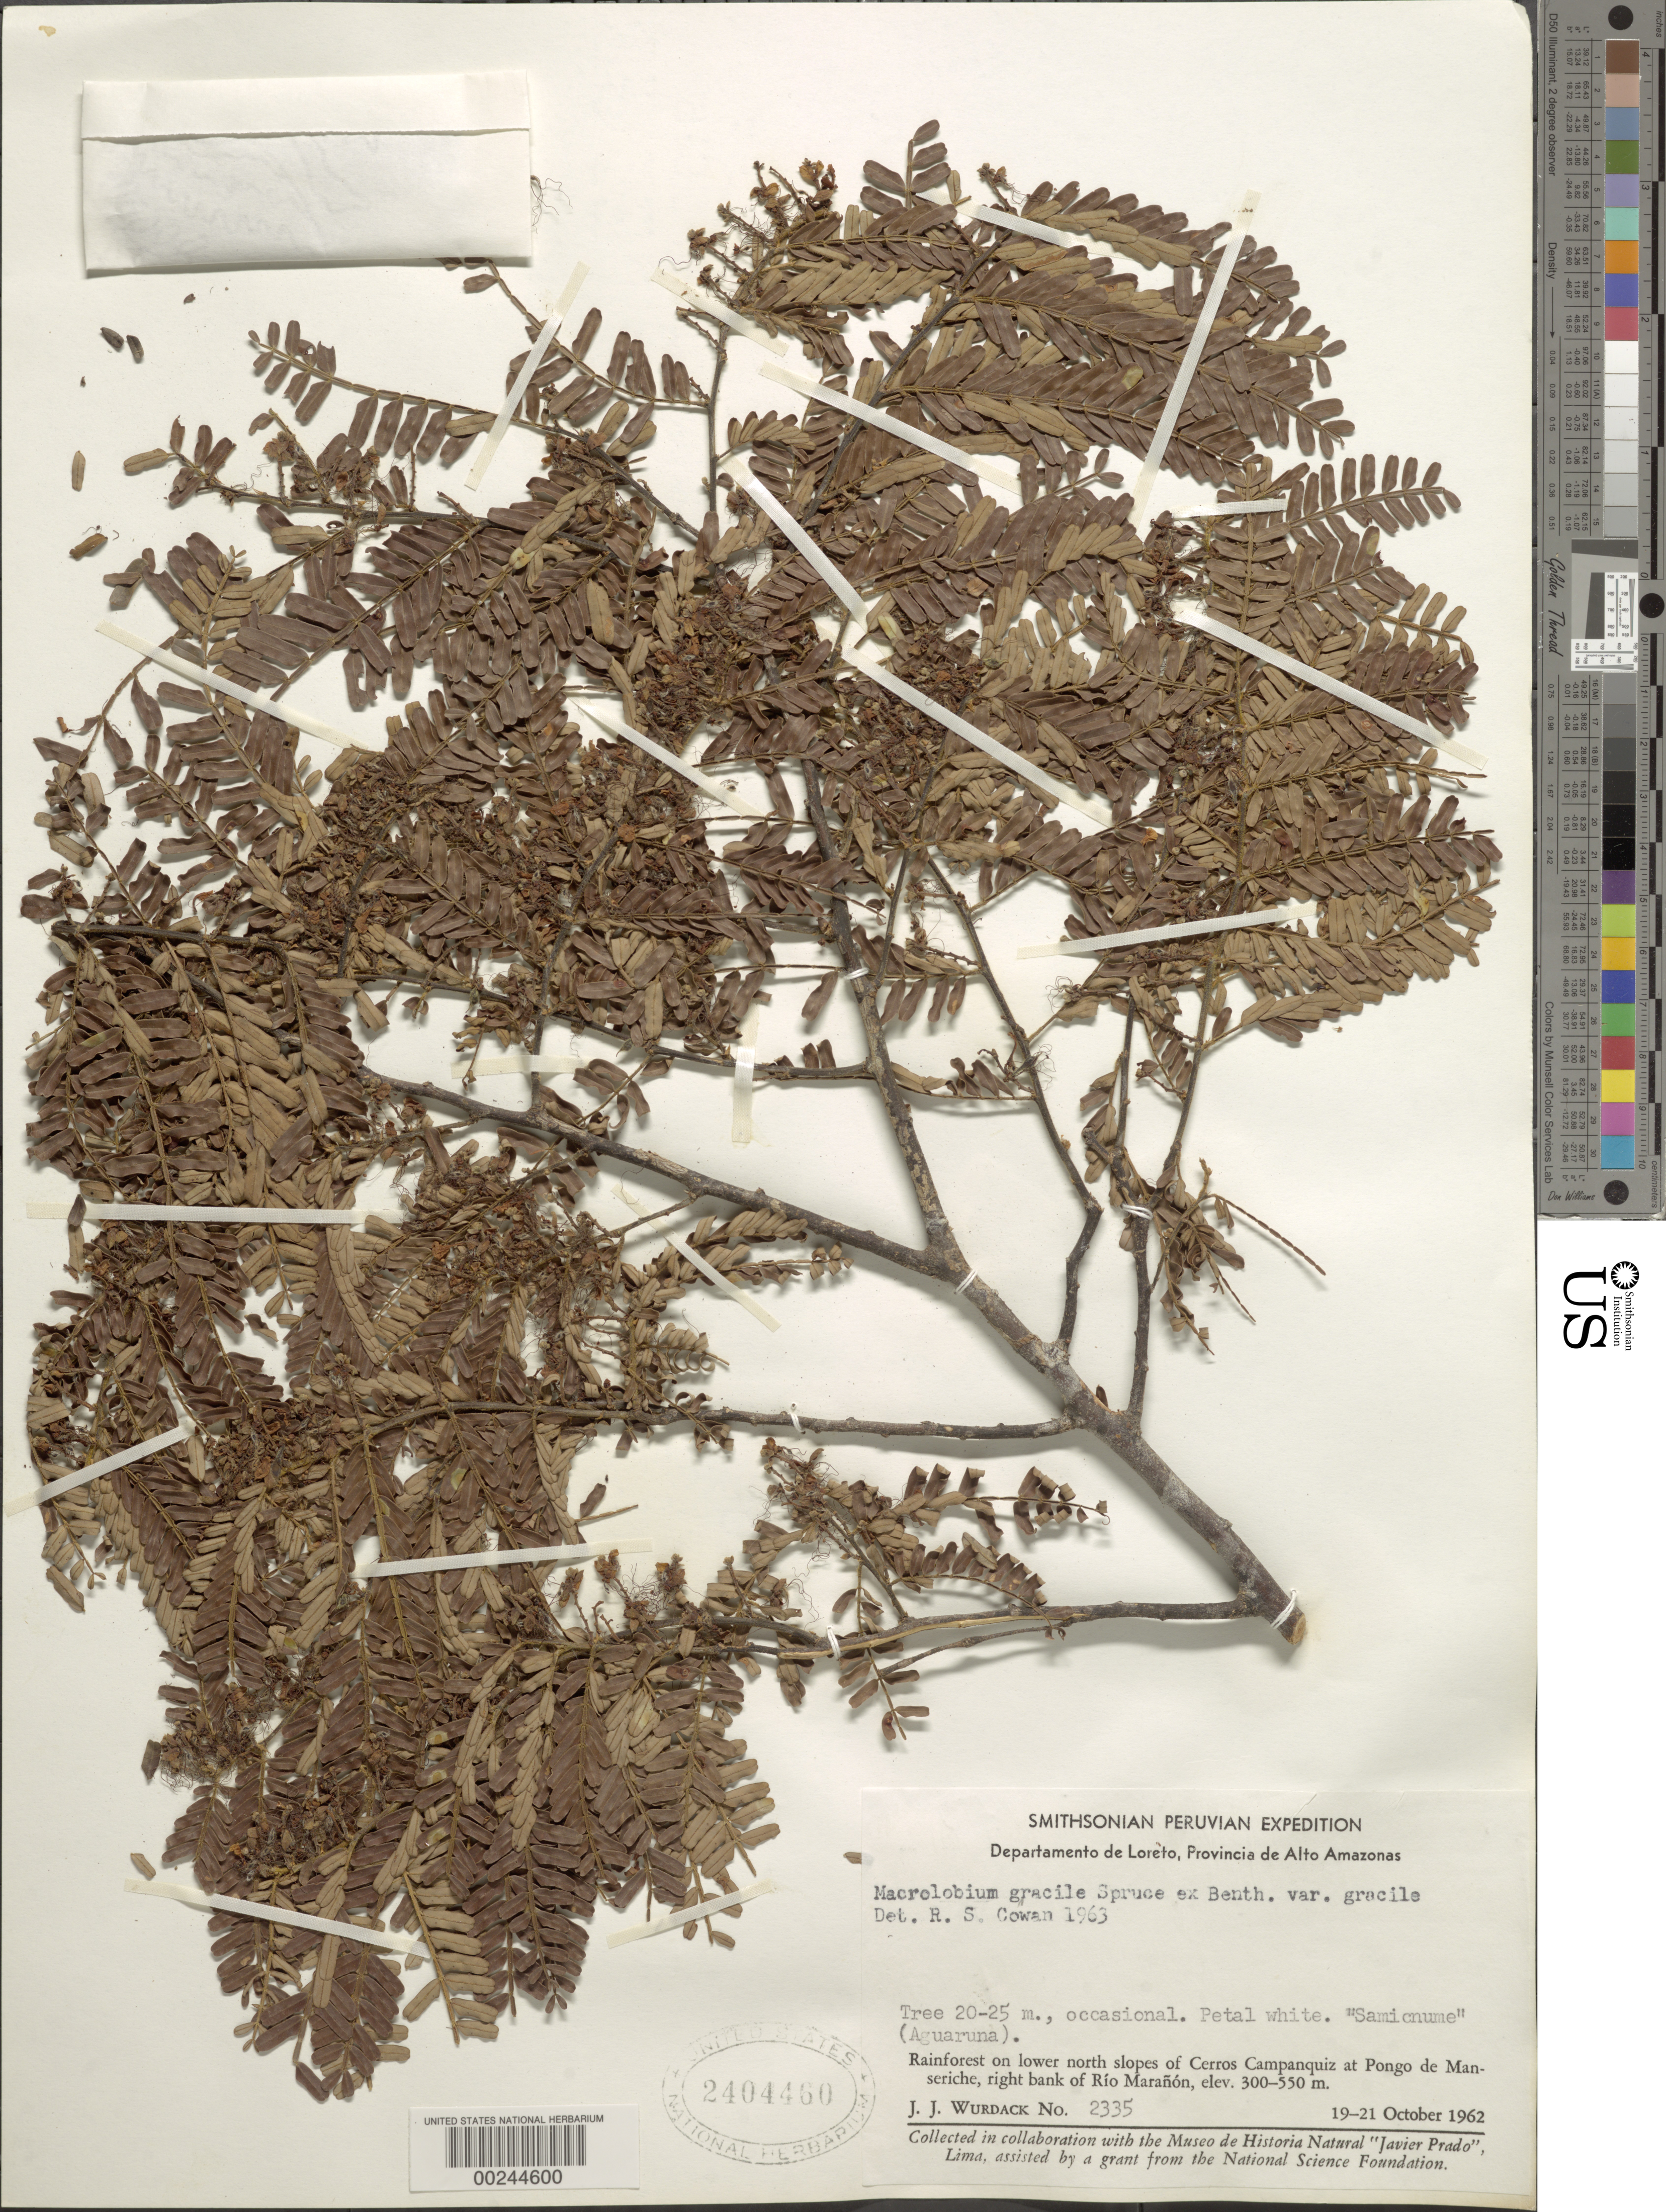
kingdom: Plantae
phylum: Tracheophyta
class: Magnoliopsida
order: Fabales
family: Fabaceae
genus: Macrolobium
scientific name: Macrolobium gracile var. gracile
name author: Spruce ex Benth.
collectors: J. J. Wurdack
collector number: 2335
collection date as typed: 19 Oct 1962 to 21 Oct 1962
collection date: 1962-10-19/1962-10-21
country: Peru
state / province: Loreto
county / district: Alto Amazonas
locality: Lower north slopes of cerros campanquiz at pongo de manseriche, right bankd of rio maranon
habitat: Rainforest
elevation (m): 300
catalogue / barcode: US 2404460